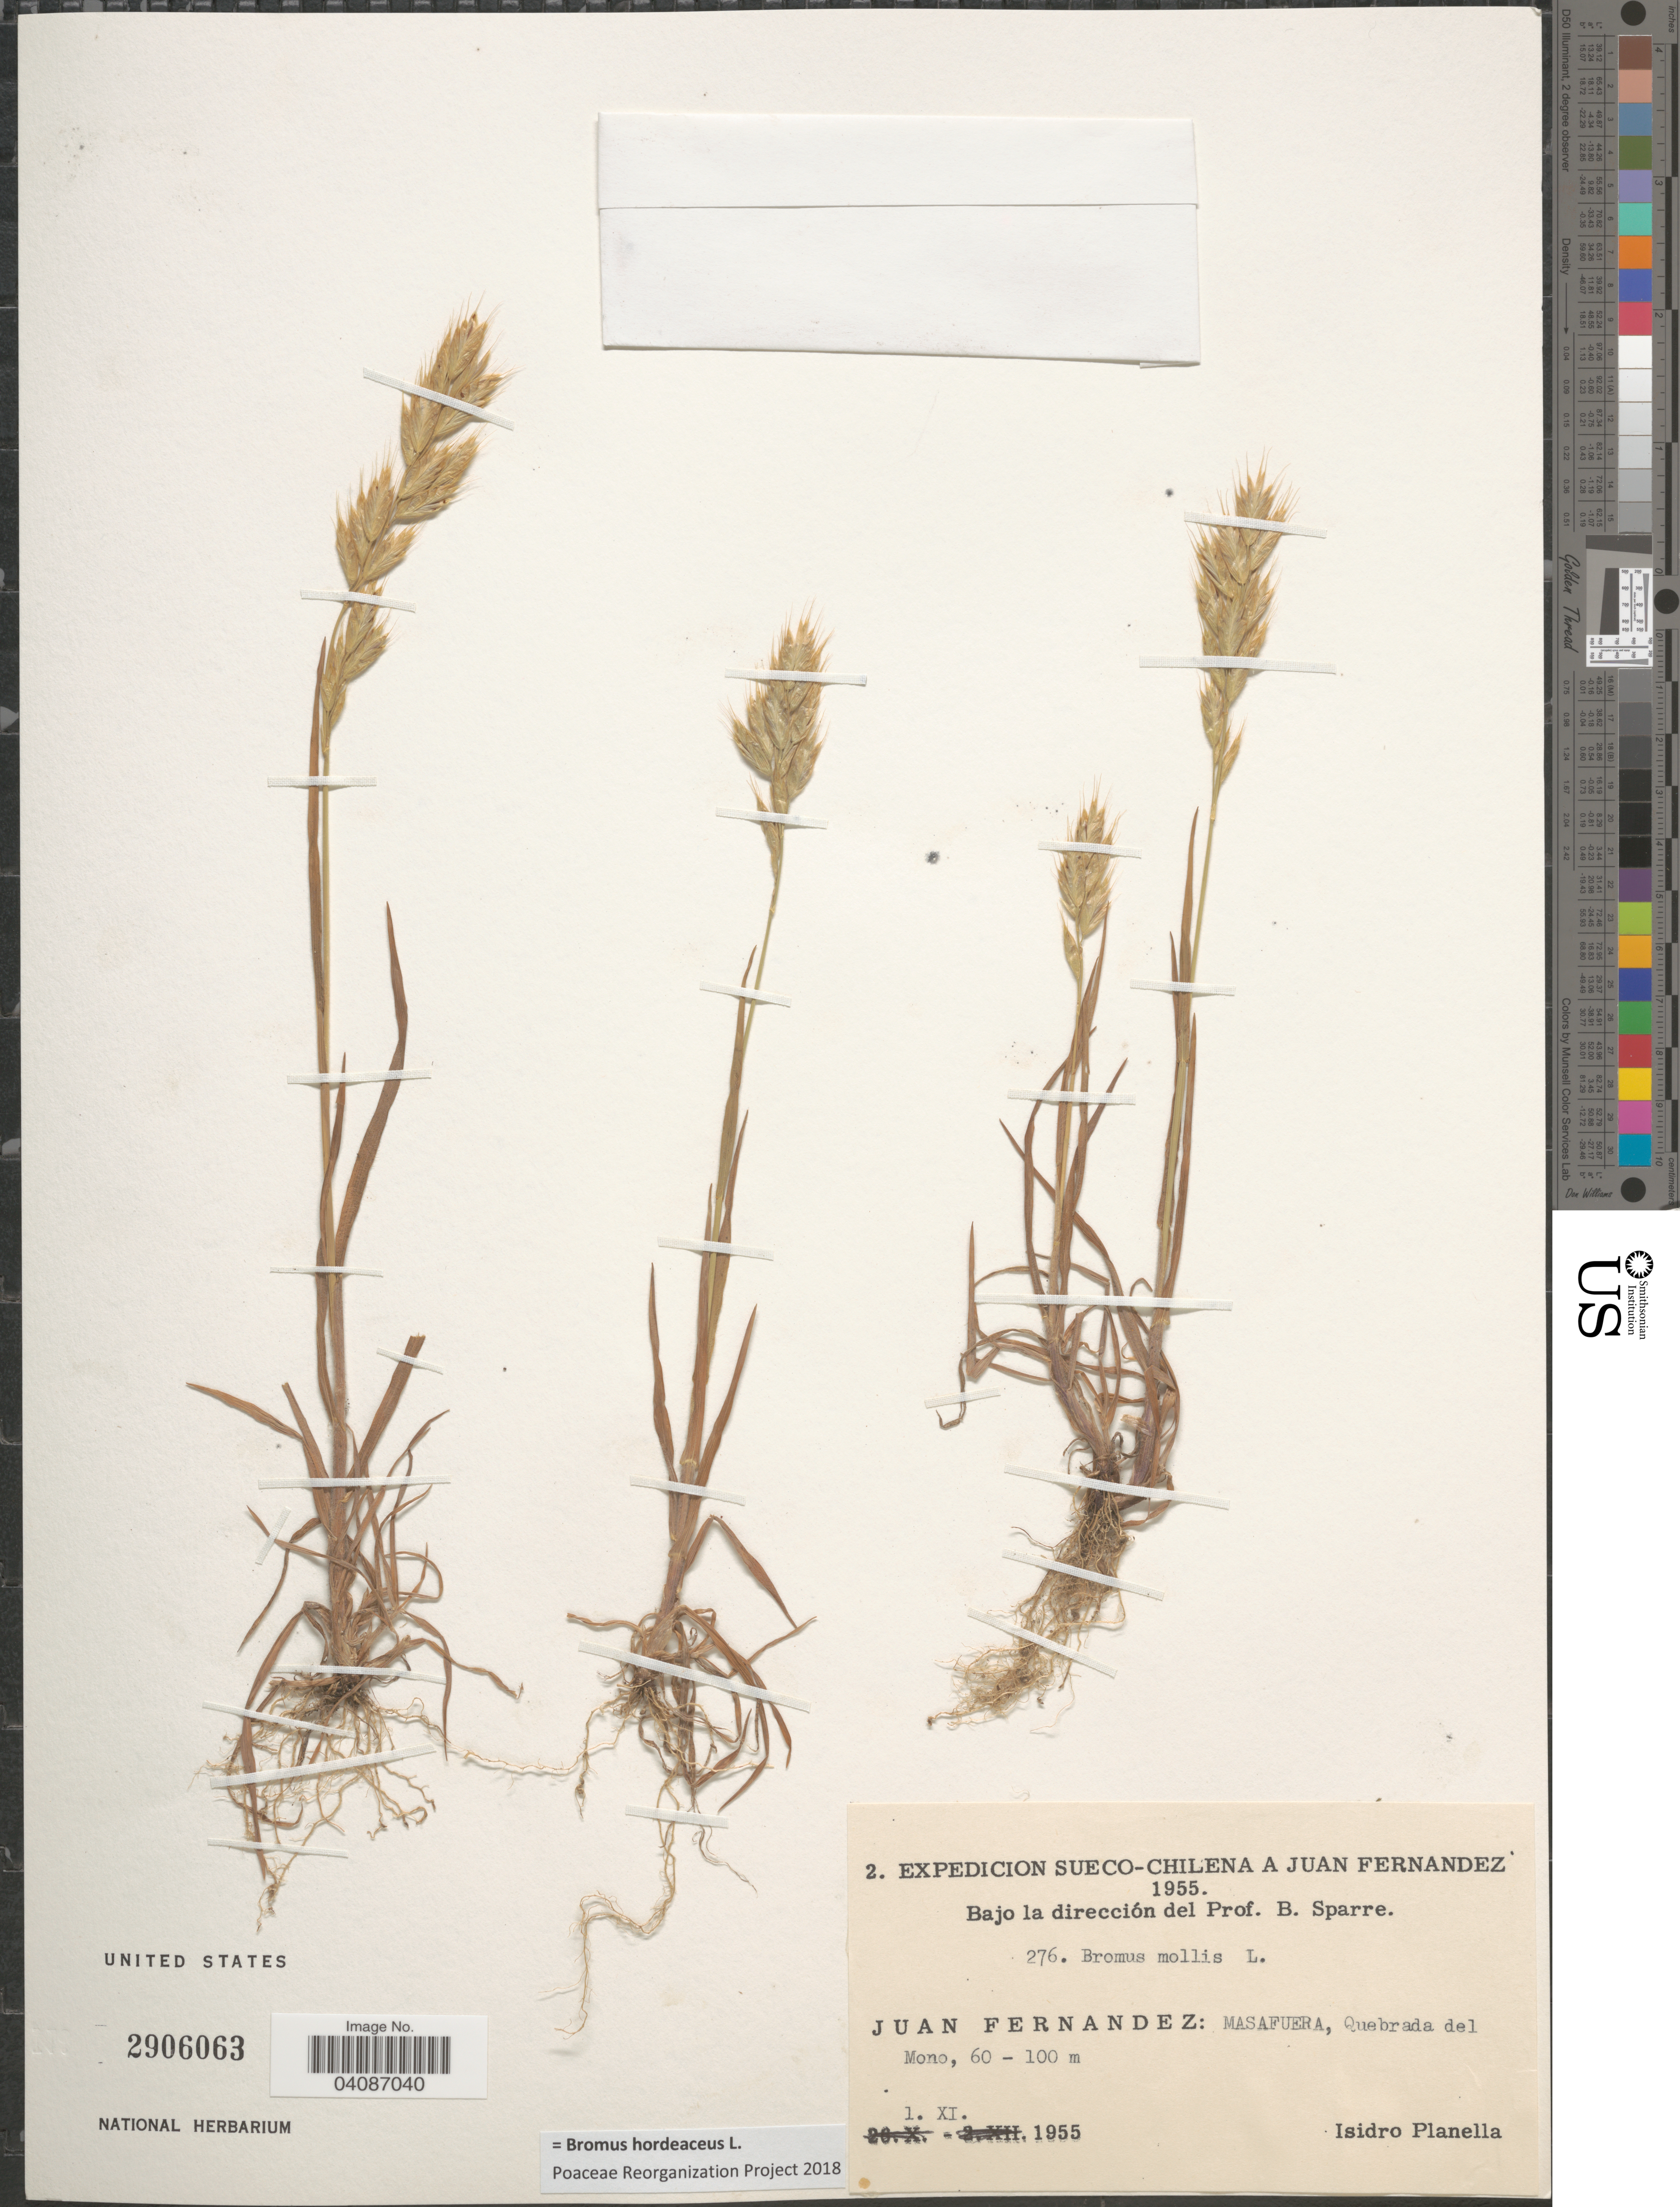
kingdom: Plantae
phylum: Tracheophyta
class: Liliopsida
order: Poales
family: Poaceae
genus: Bromus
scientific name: Bromus hordeaceus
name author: L.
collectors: I. Planella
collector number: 276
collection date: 1955-11-01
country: Chile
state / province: Valparaíso (V)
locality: Expedicion Sueco-Chilena A Juan Fernandez 1955. Juan Fernandes: Masafuera, Quebrada del Mono.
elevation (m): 60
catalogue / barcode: US 2906063